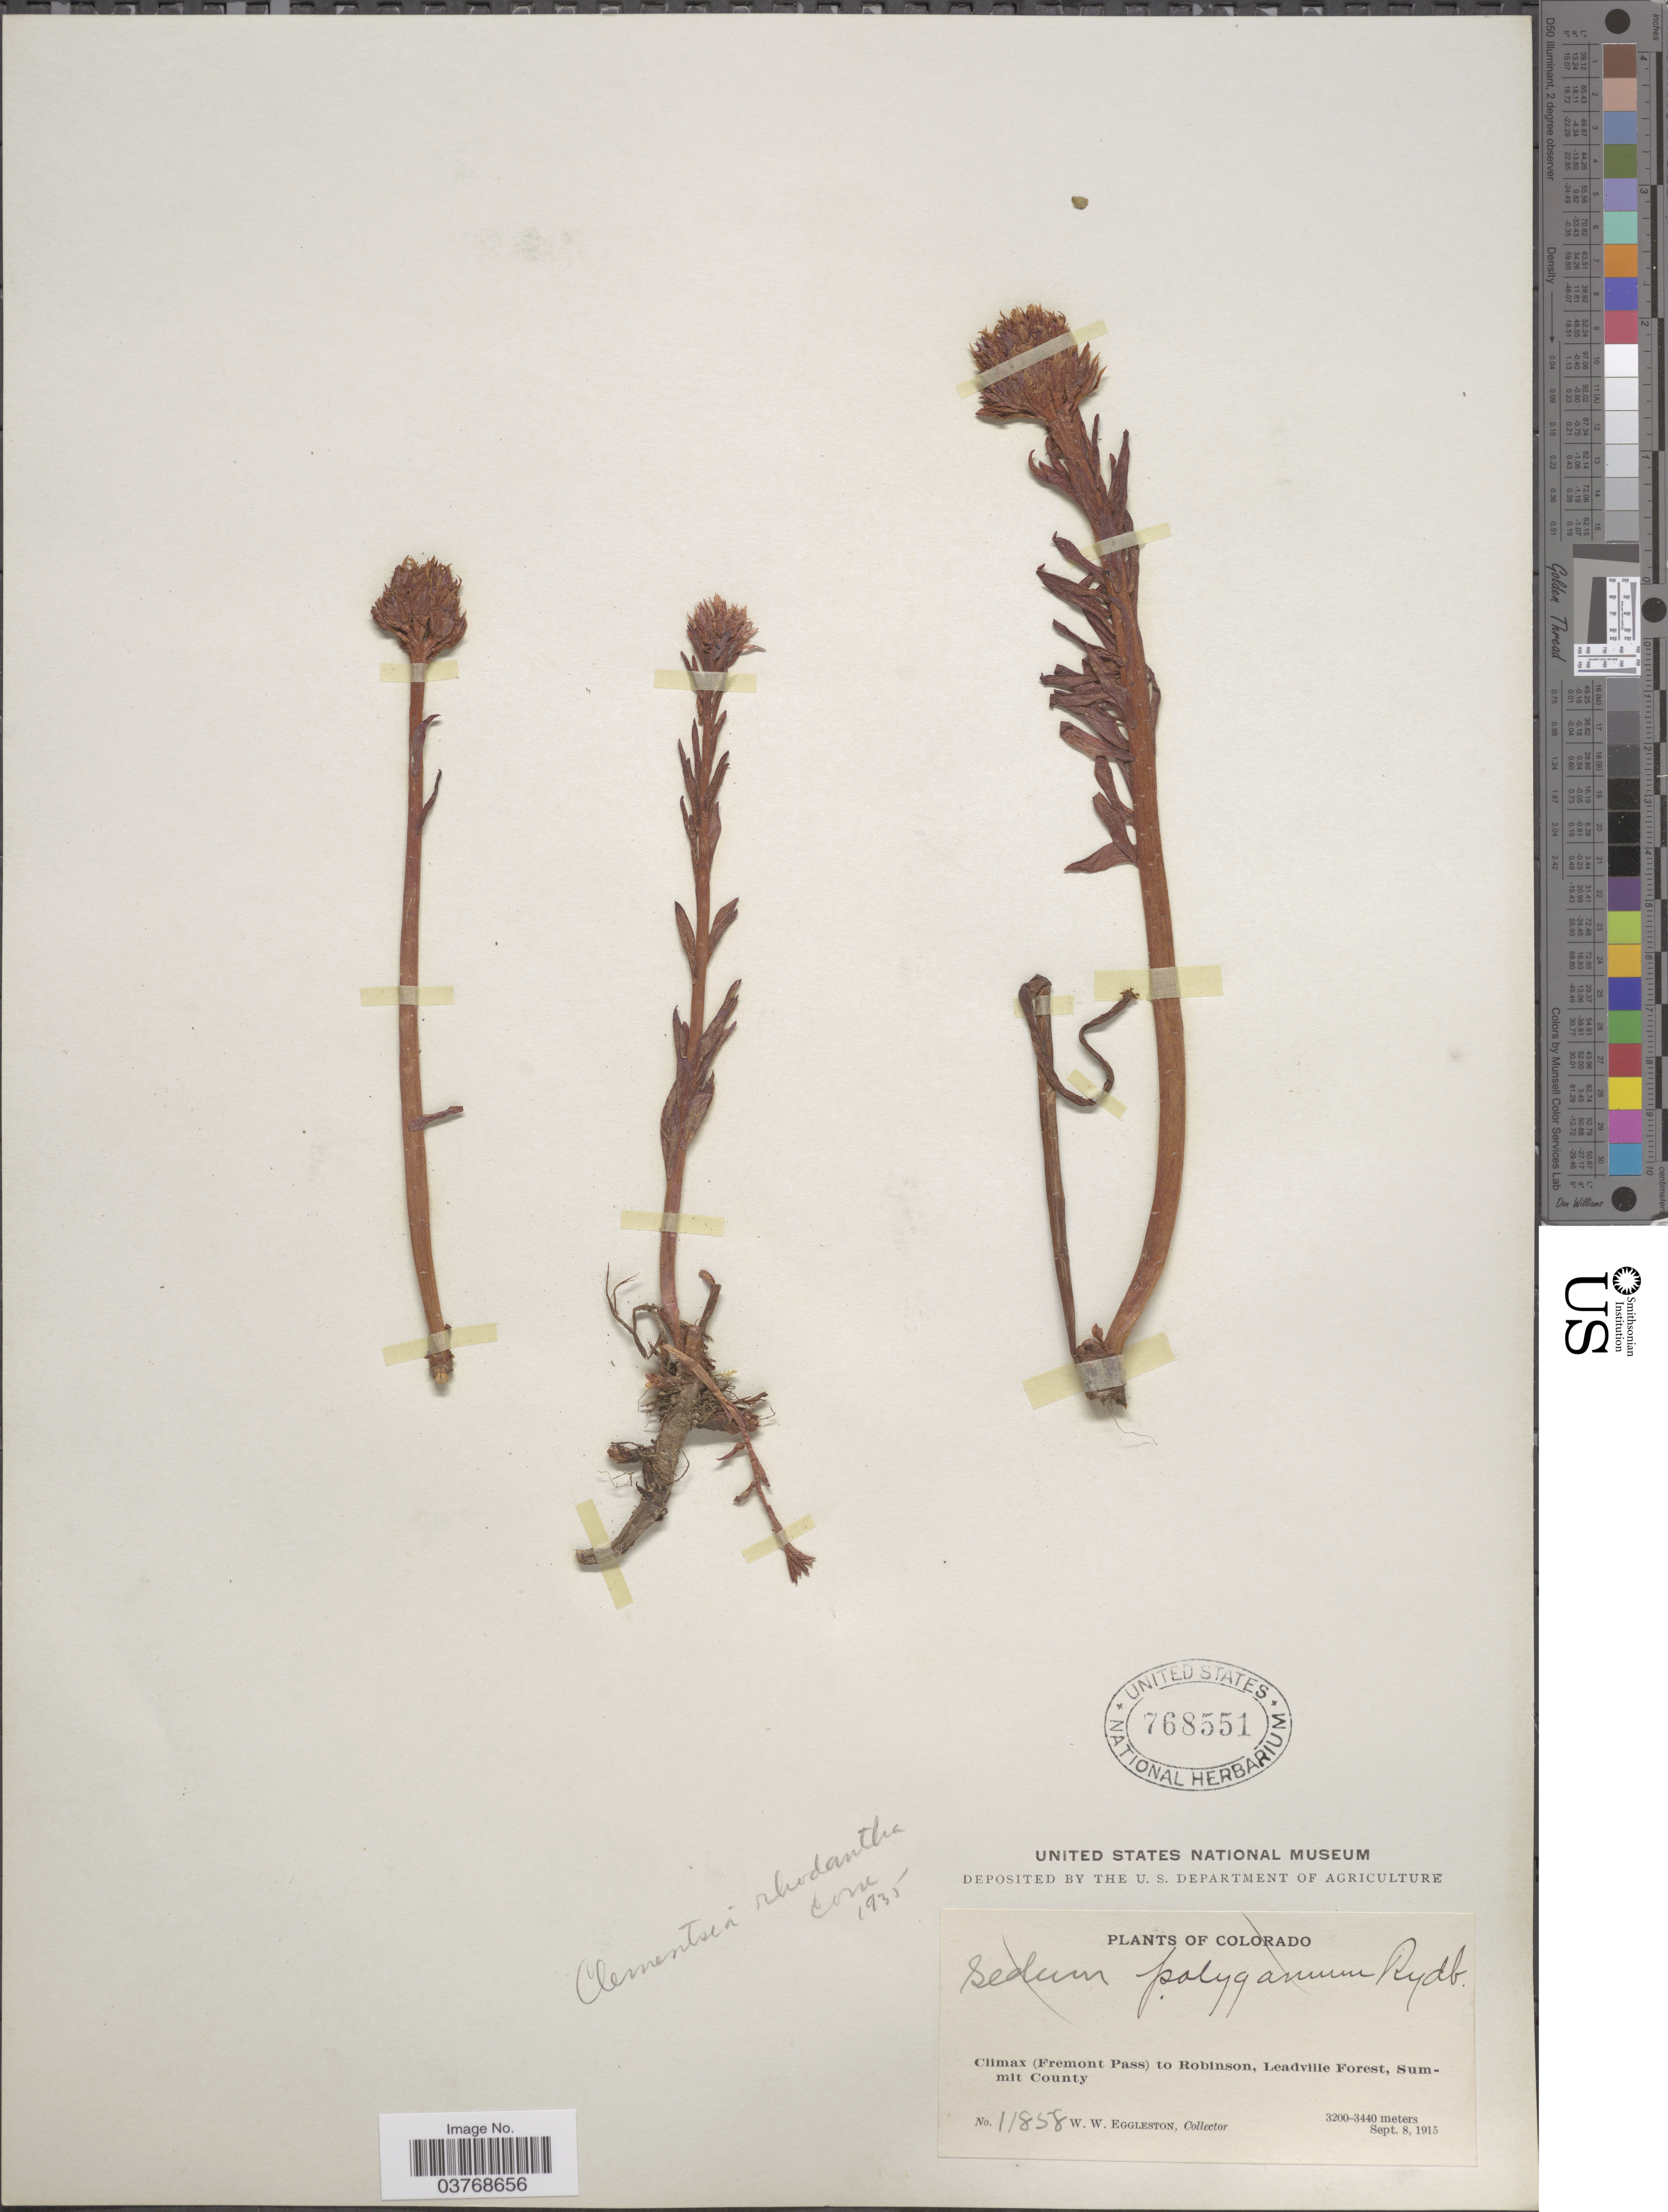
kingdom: Plantae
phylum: Tracheophyta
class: Magnoliopsida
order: Saxifragales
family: Crassulaceae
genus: Rhodiola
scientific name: Rhodiola rhodantha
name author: (A. Gray) H. Jacobsen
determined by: Strong, Mark T., (BOT), Smithsonian Institution - National Museum of Natural History (UNITED STATES)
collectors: W. W. Eggleston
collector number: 11858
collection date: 1915-09-08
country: United States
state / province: Colorado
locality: Climax (Fremont Pass) to Robinson, Leadville Forest, Summit County.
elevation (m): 3200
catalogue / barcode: US 768551